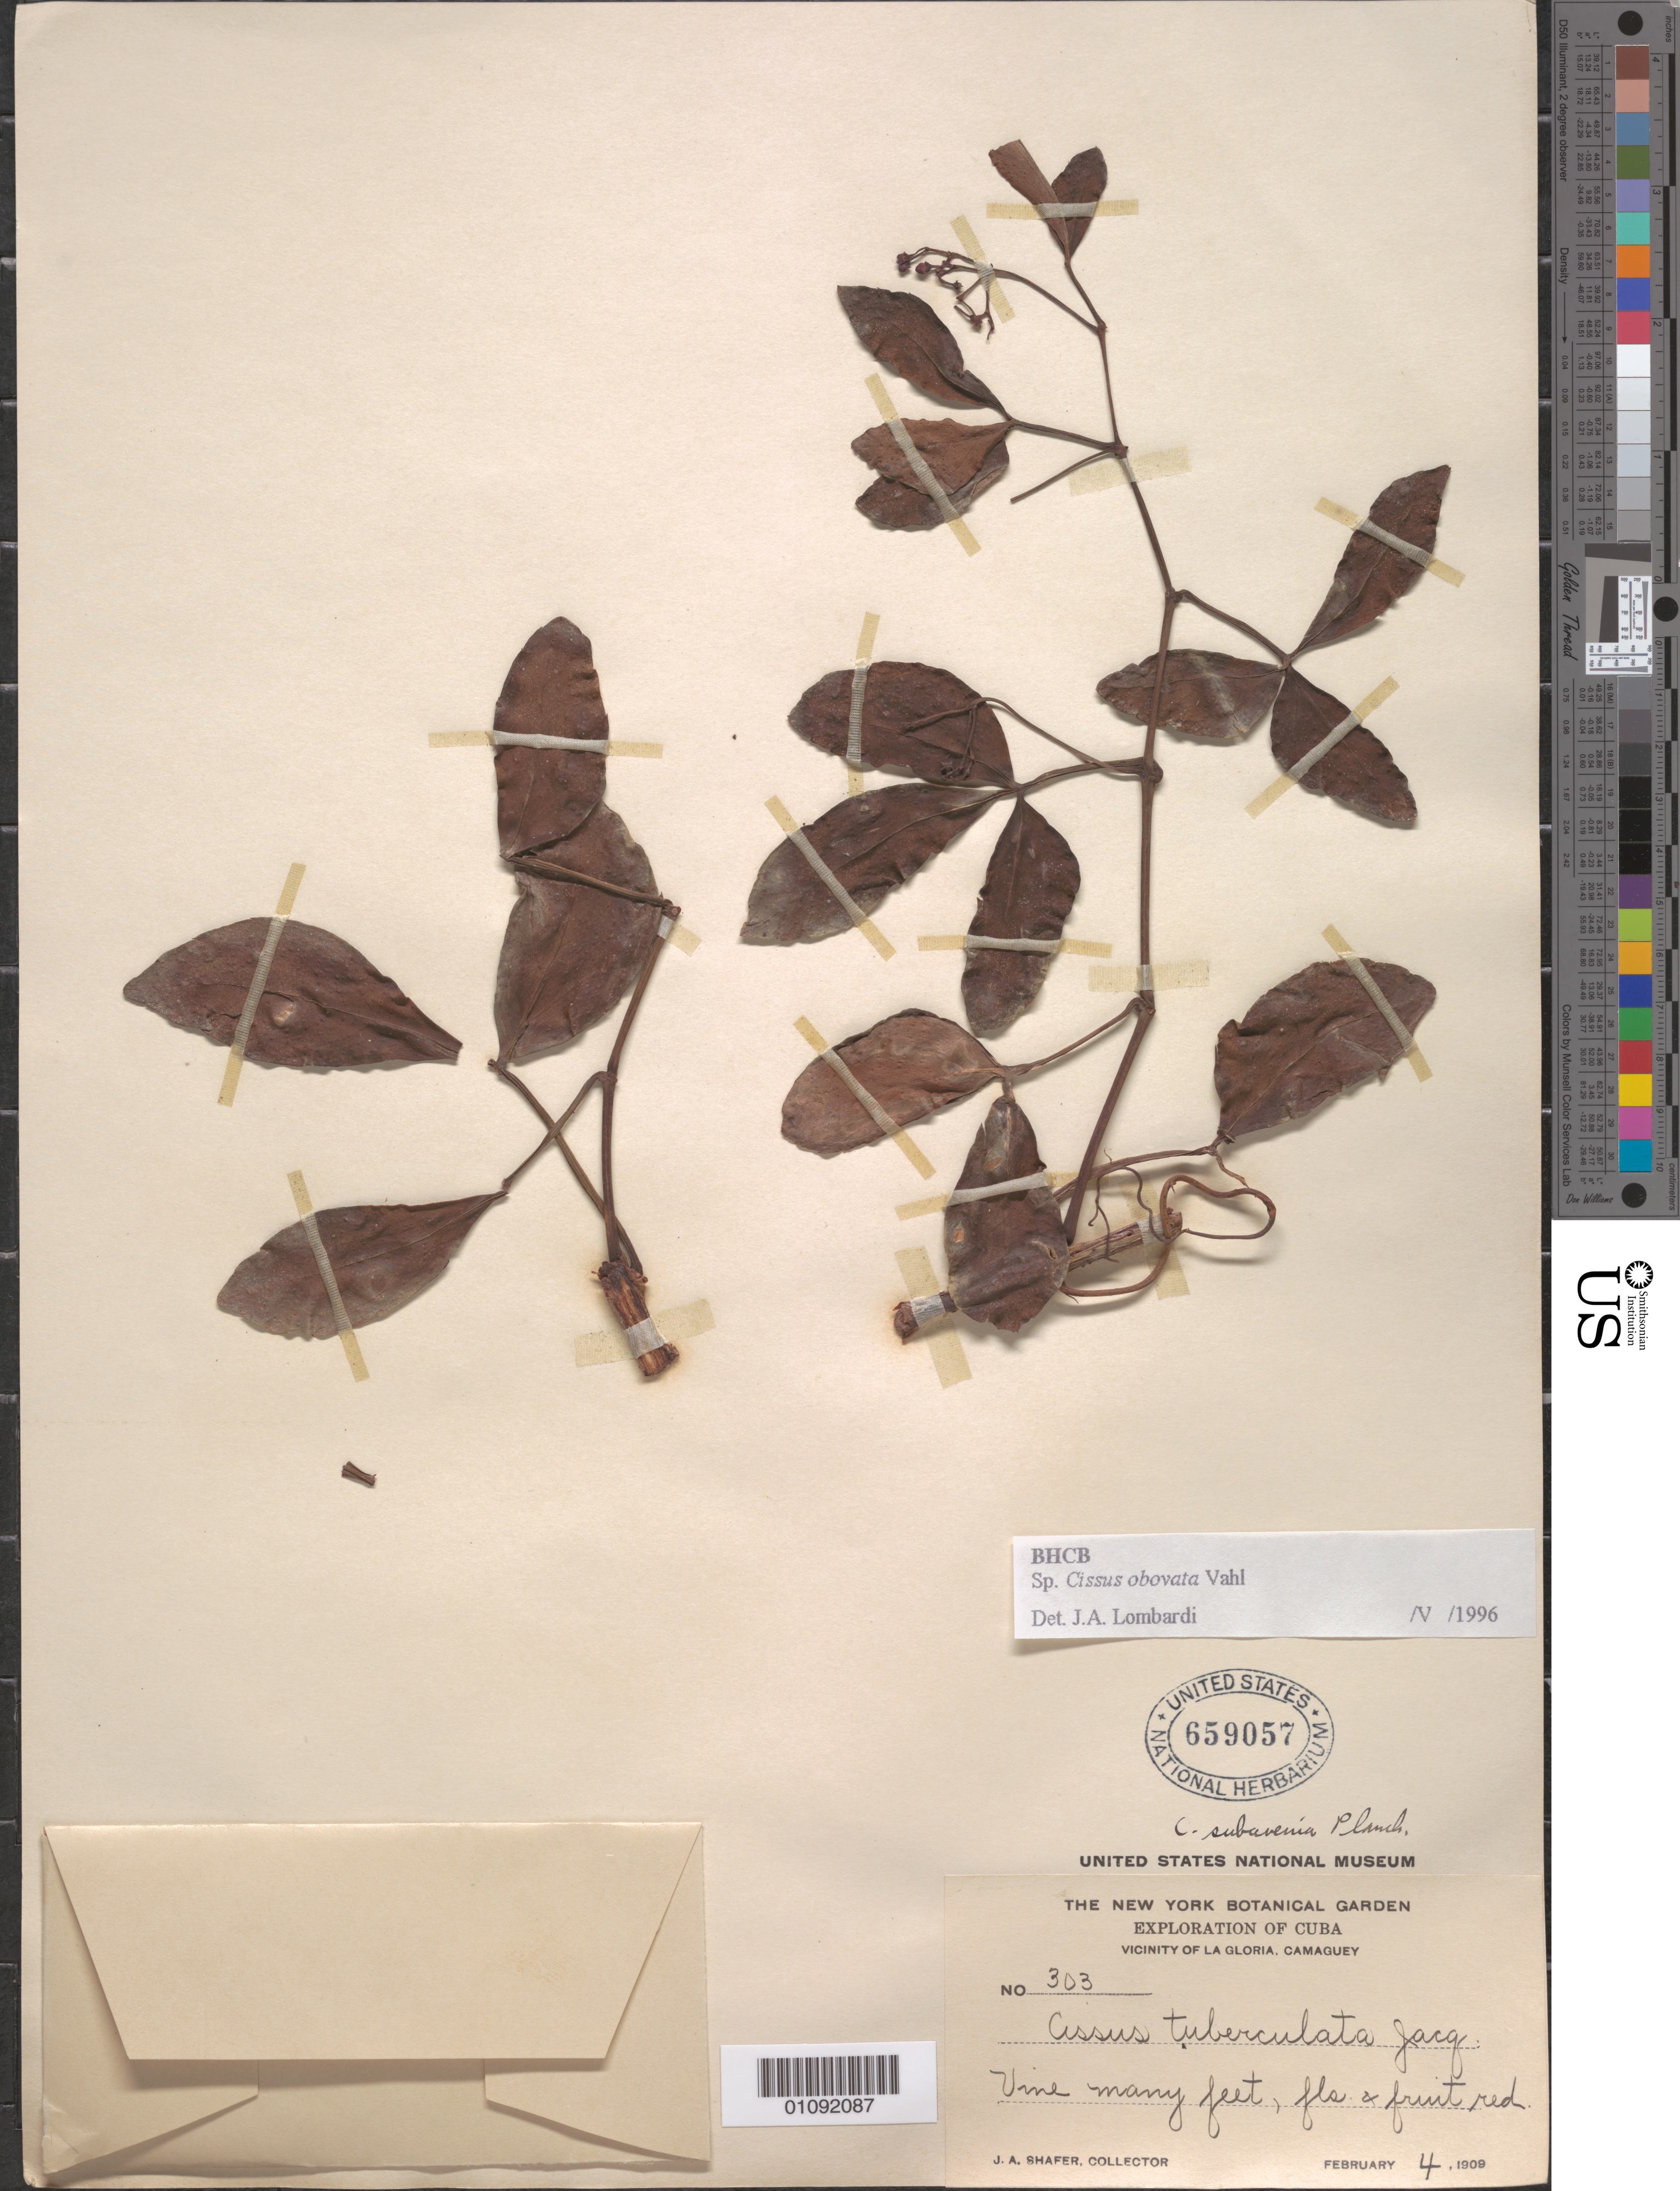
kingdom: Plantae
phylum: Tracheophyta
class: Magnoliopsida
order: Vitales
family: Vitaceae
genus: Cissus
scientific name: Cissus obovata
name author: Vahl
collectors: J. A. Shafer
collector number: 303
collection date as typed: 04 Feb 1909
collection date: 1909-02-04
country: Cuba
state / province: Camagüey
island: Cuba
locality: Vicinity of La Gloria, Camaguey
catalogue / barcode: US 659057